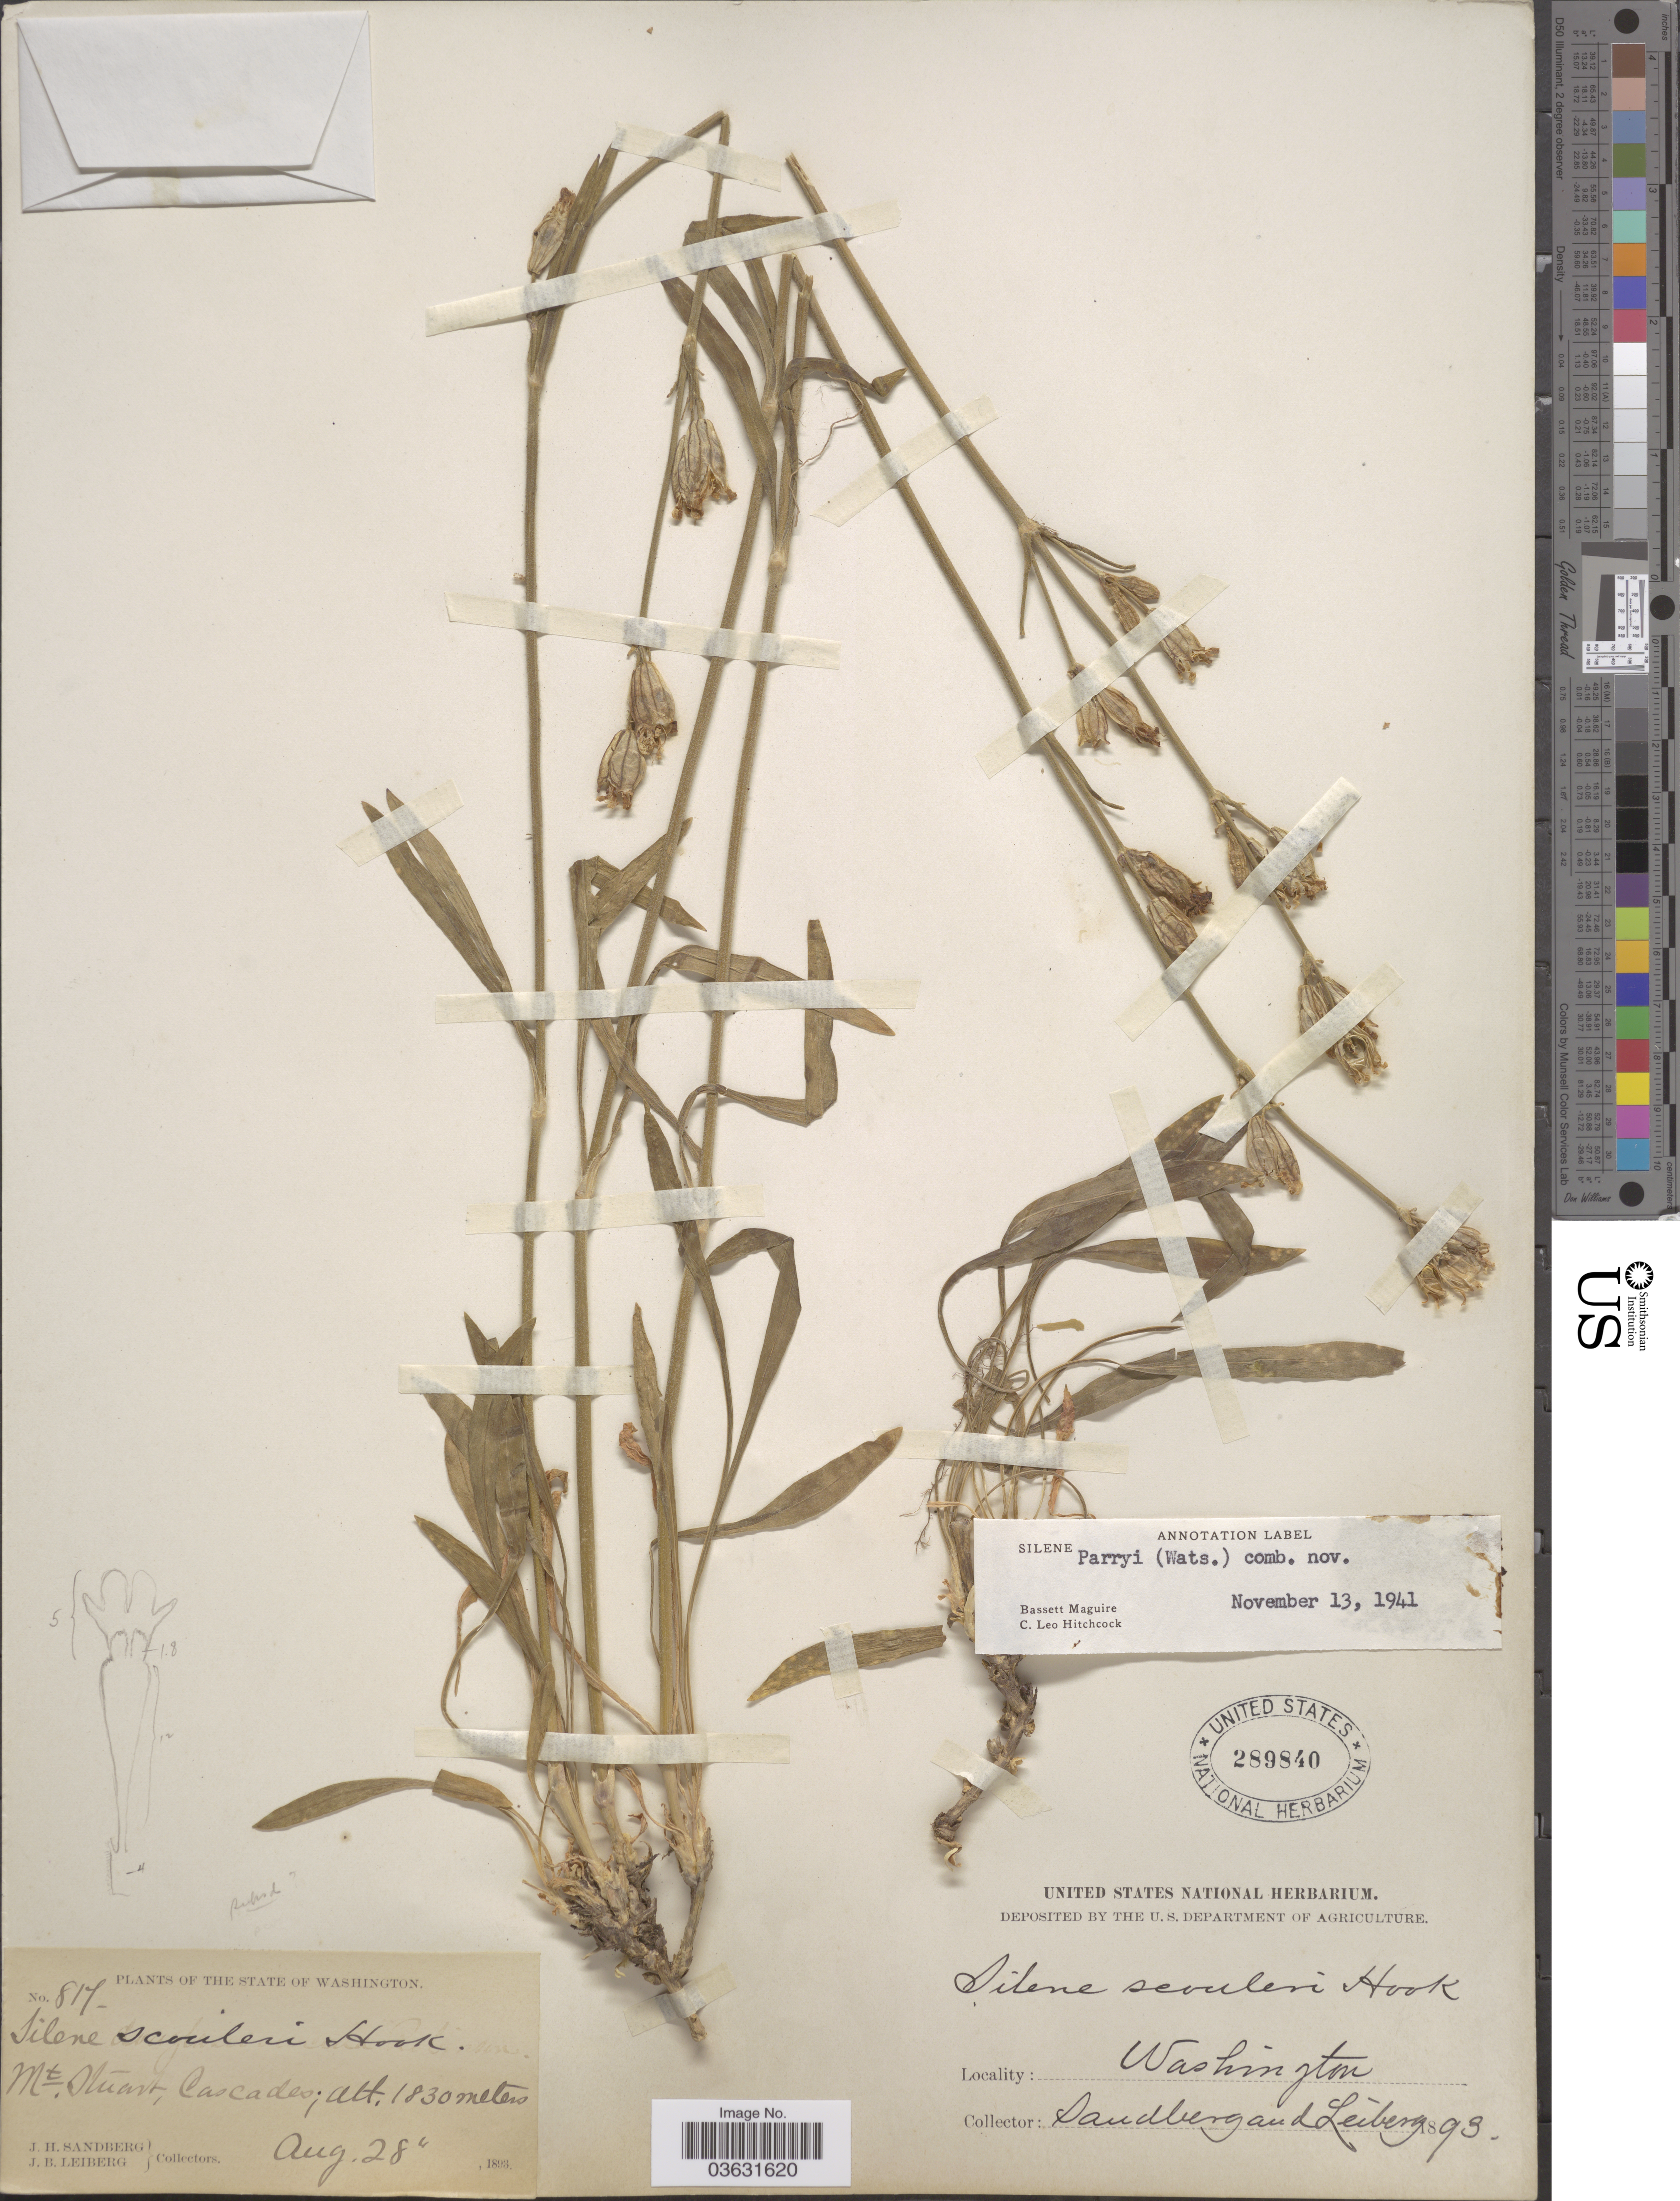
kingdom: Plantae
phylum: Tracheophyta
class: Magnoliopsida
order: Caryophyllales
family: Caryophyllaceae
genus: Silene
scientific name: Silene parryi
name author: (S. Watson) C.L. Hitchc. & Maguire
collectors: J. H. Sandberg & J. B. Leiberg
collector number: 817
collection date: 1893-08-28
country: United States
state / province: Washington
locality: Mt Stuart, Cascades.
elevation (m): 1830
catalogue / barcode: US 289840